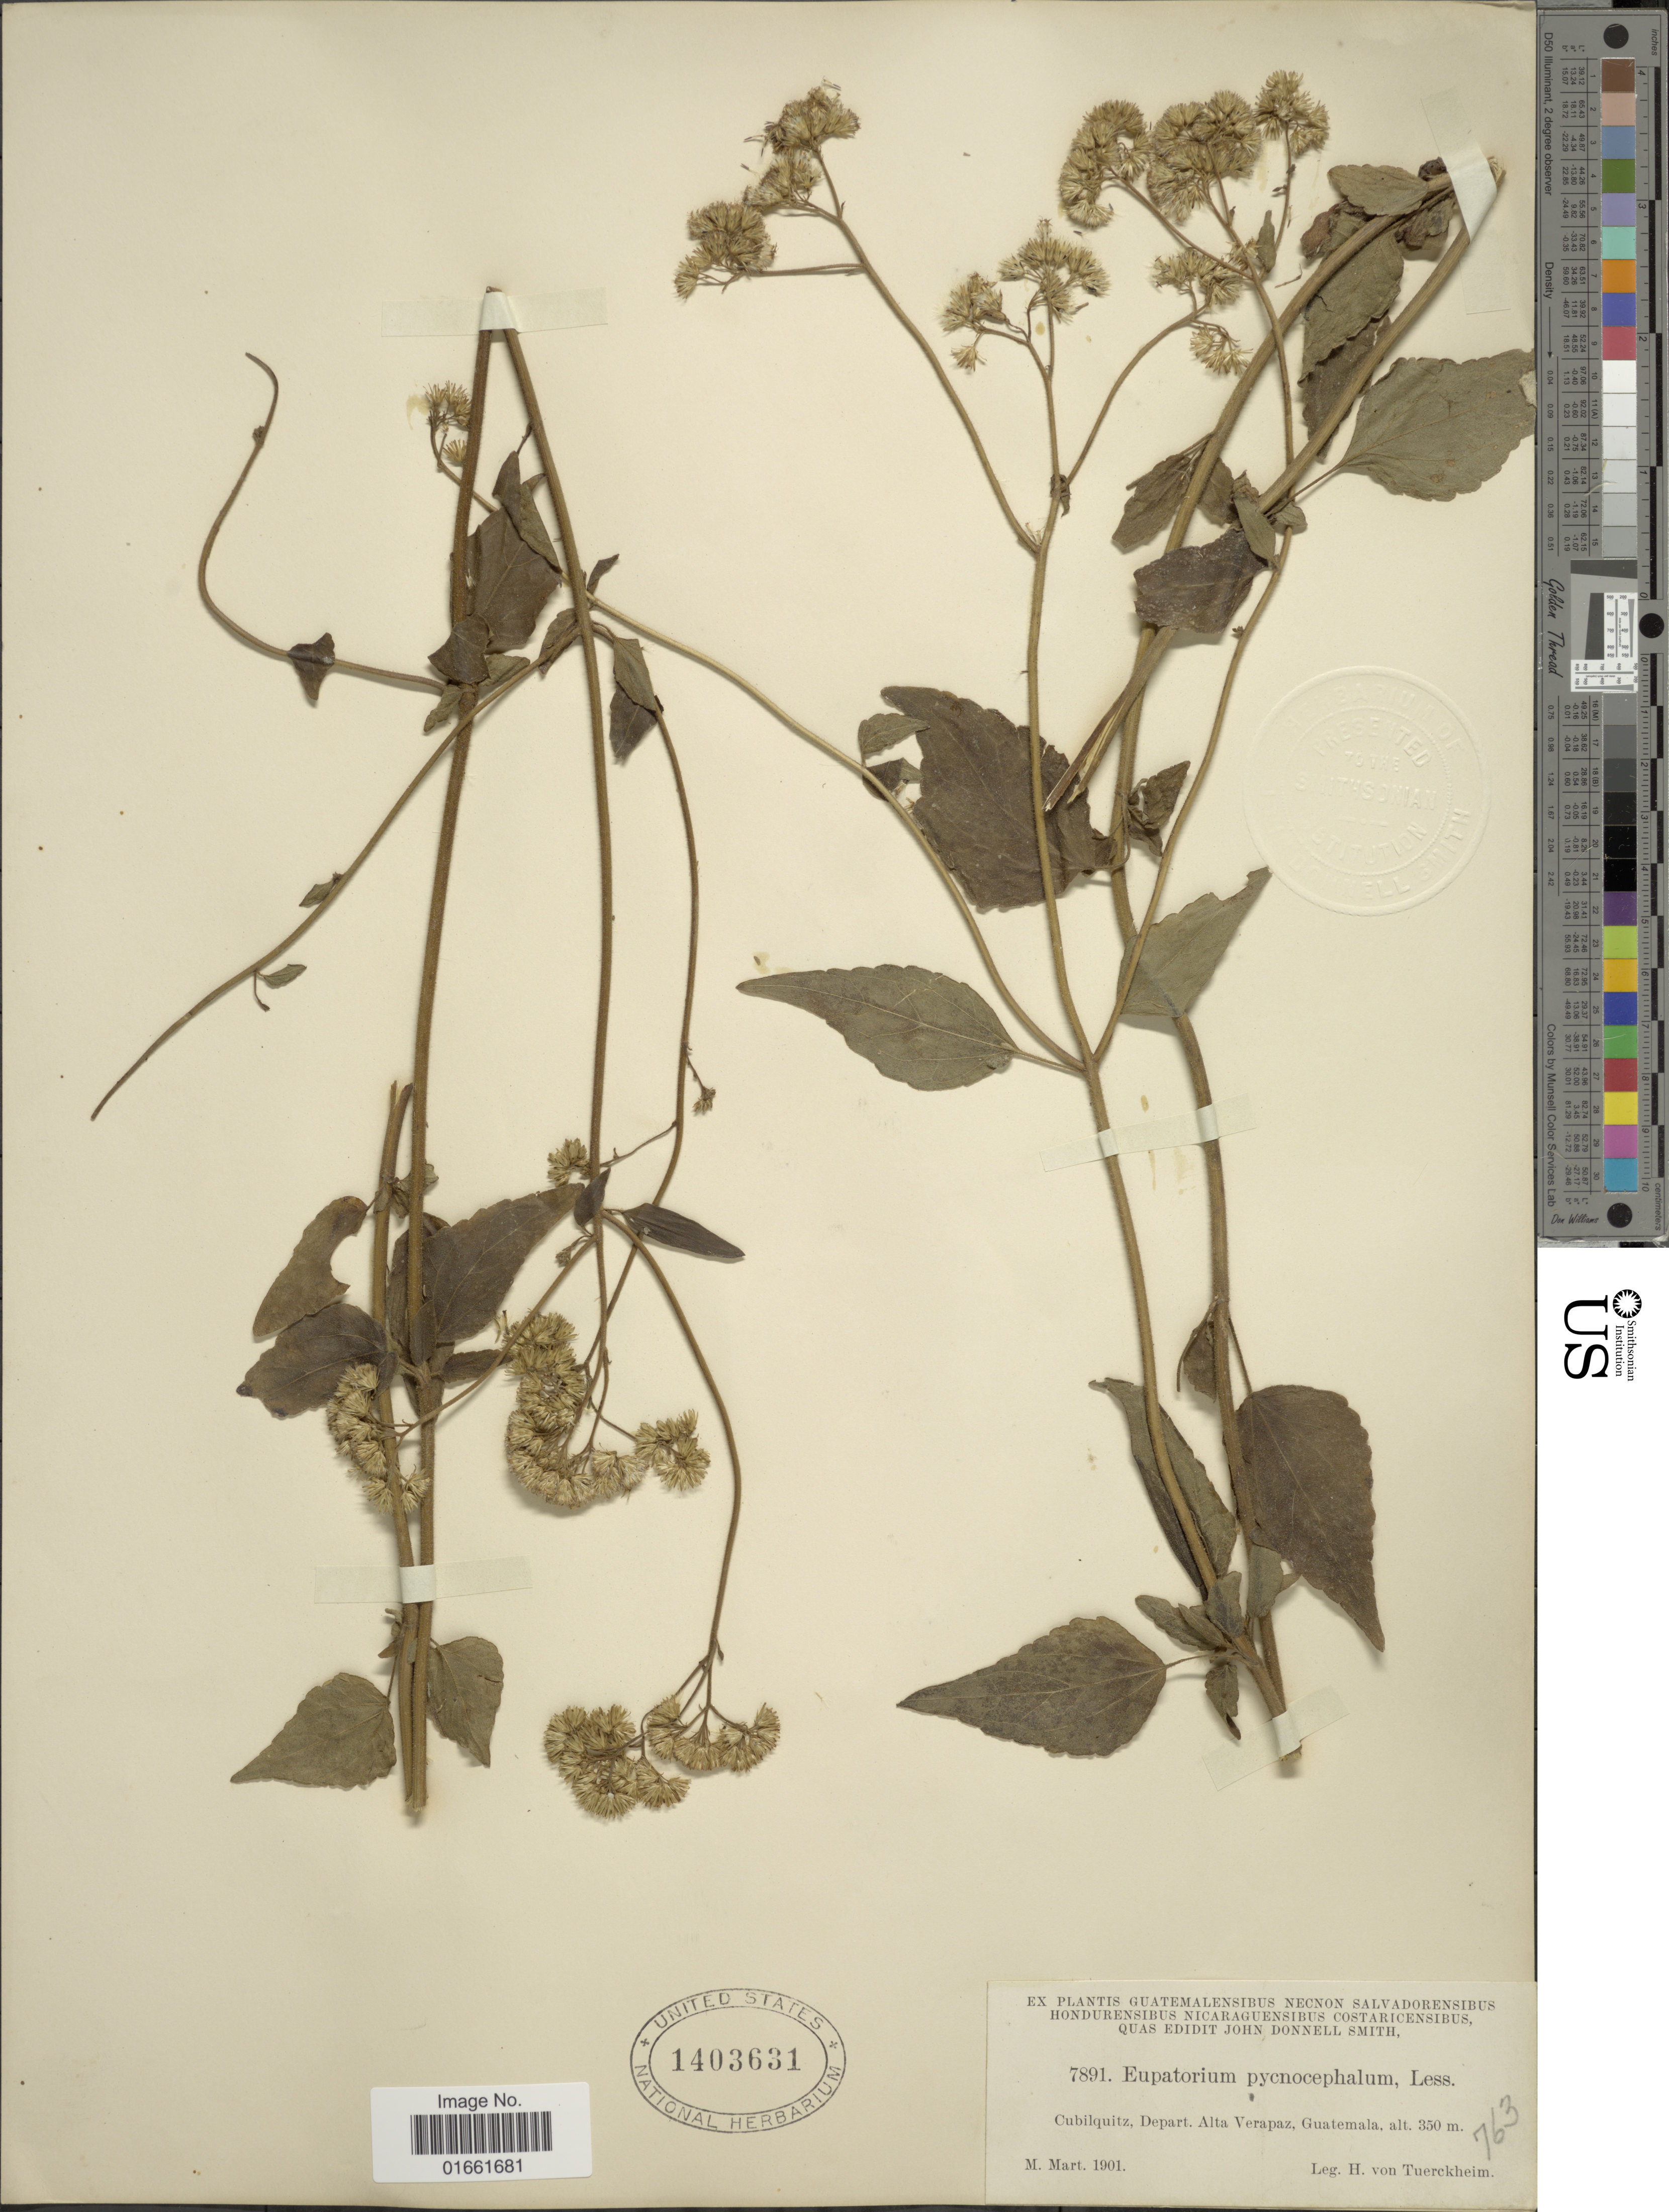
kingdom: Plantae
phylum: Tracheophyta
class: Magnoliopsida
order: Asterales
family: Asteraceae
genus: Fleischmannia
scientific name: Fleischmannia pratensis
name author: (Klatt) R.M. King & H. Rob.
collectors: H. von Türckheim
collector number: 7891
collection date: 1901-03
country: Guatemala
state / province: Alta Verapaz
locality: Cubilquitz, Depart. Alta Verapaz.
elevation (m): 350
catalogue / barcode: US 1403631